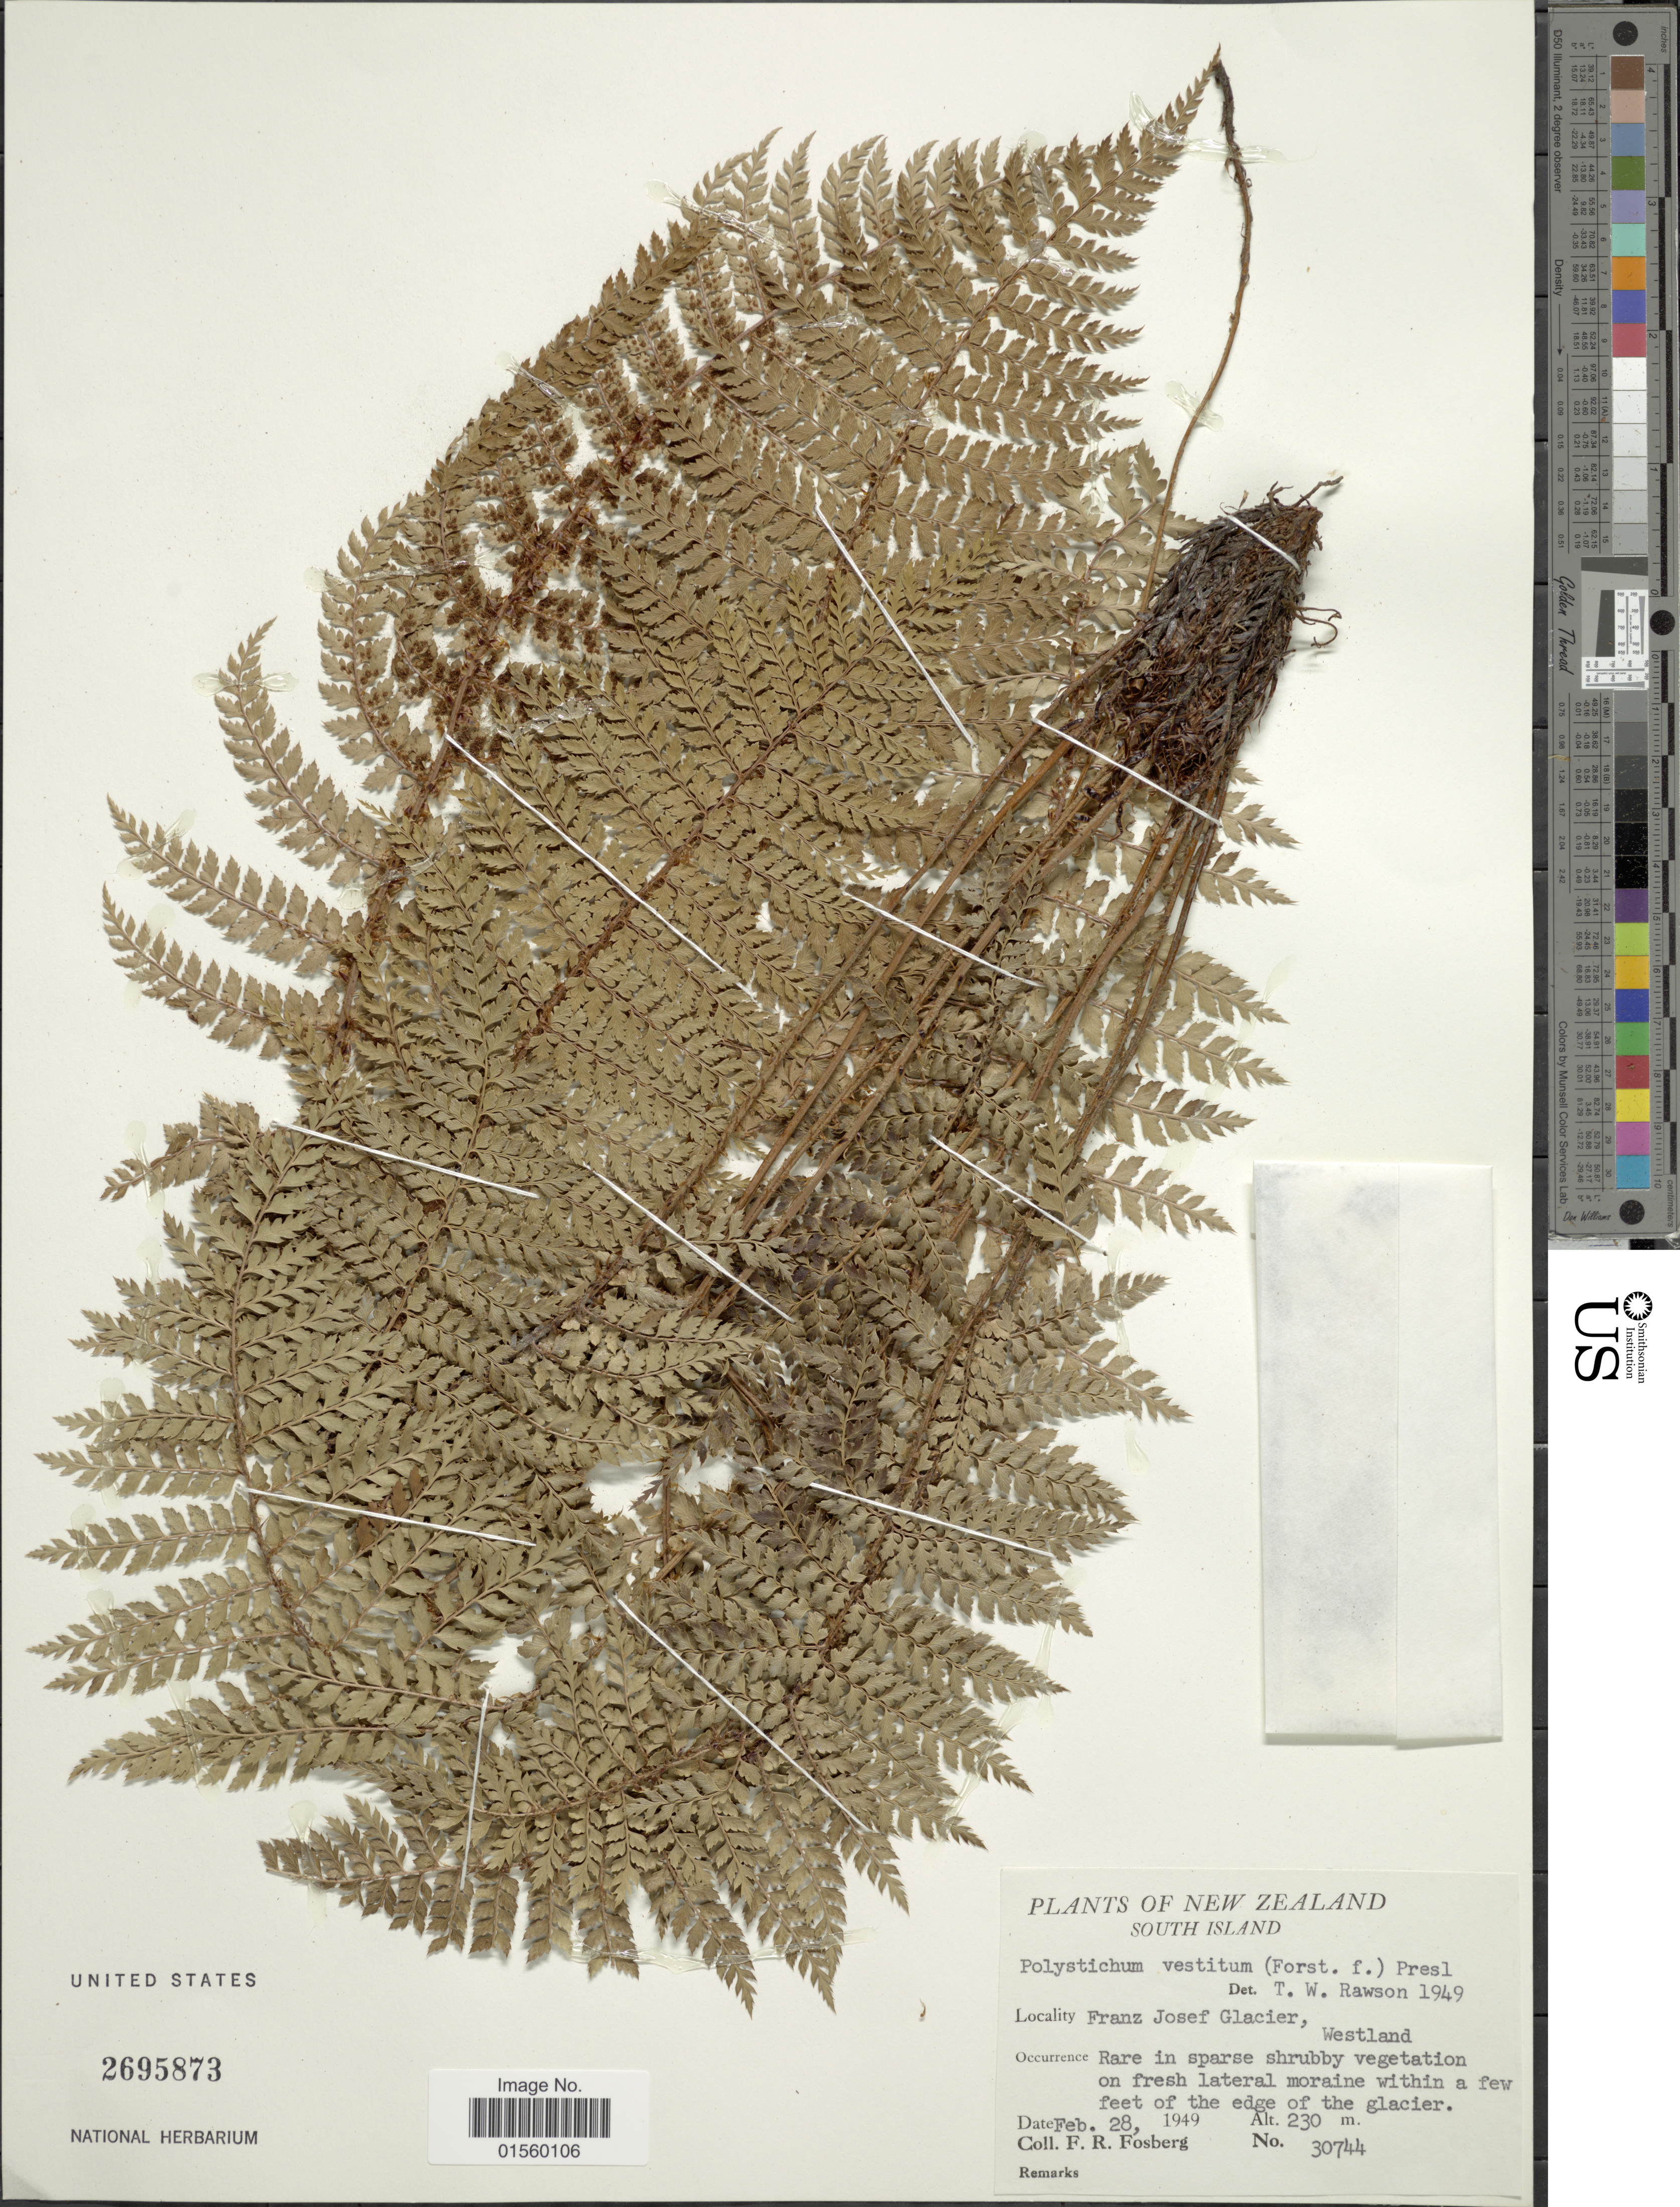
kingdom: Plantae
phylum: Tracheophyta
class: Polypodiopsida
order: Polypodiales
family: Dryopteridaceae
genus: Polystichum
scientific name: Polystichum vestitum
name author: (Sw.) C. Presl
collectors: F. R. Fosberg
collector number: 30744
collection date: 1949-02-28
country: New Zealand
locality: South Island, Franz Josef Glacier, Westland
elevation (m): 230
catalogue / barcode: US 2695873